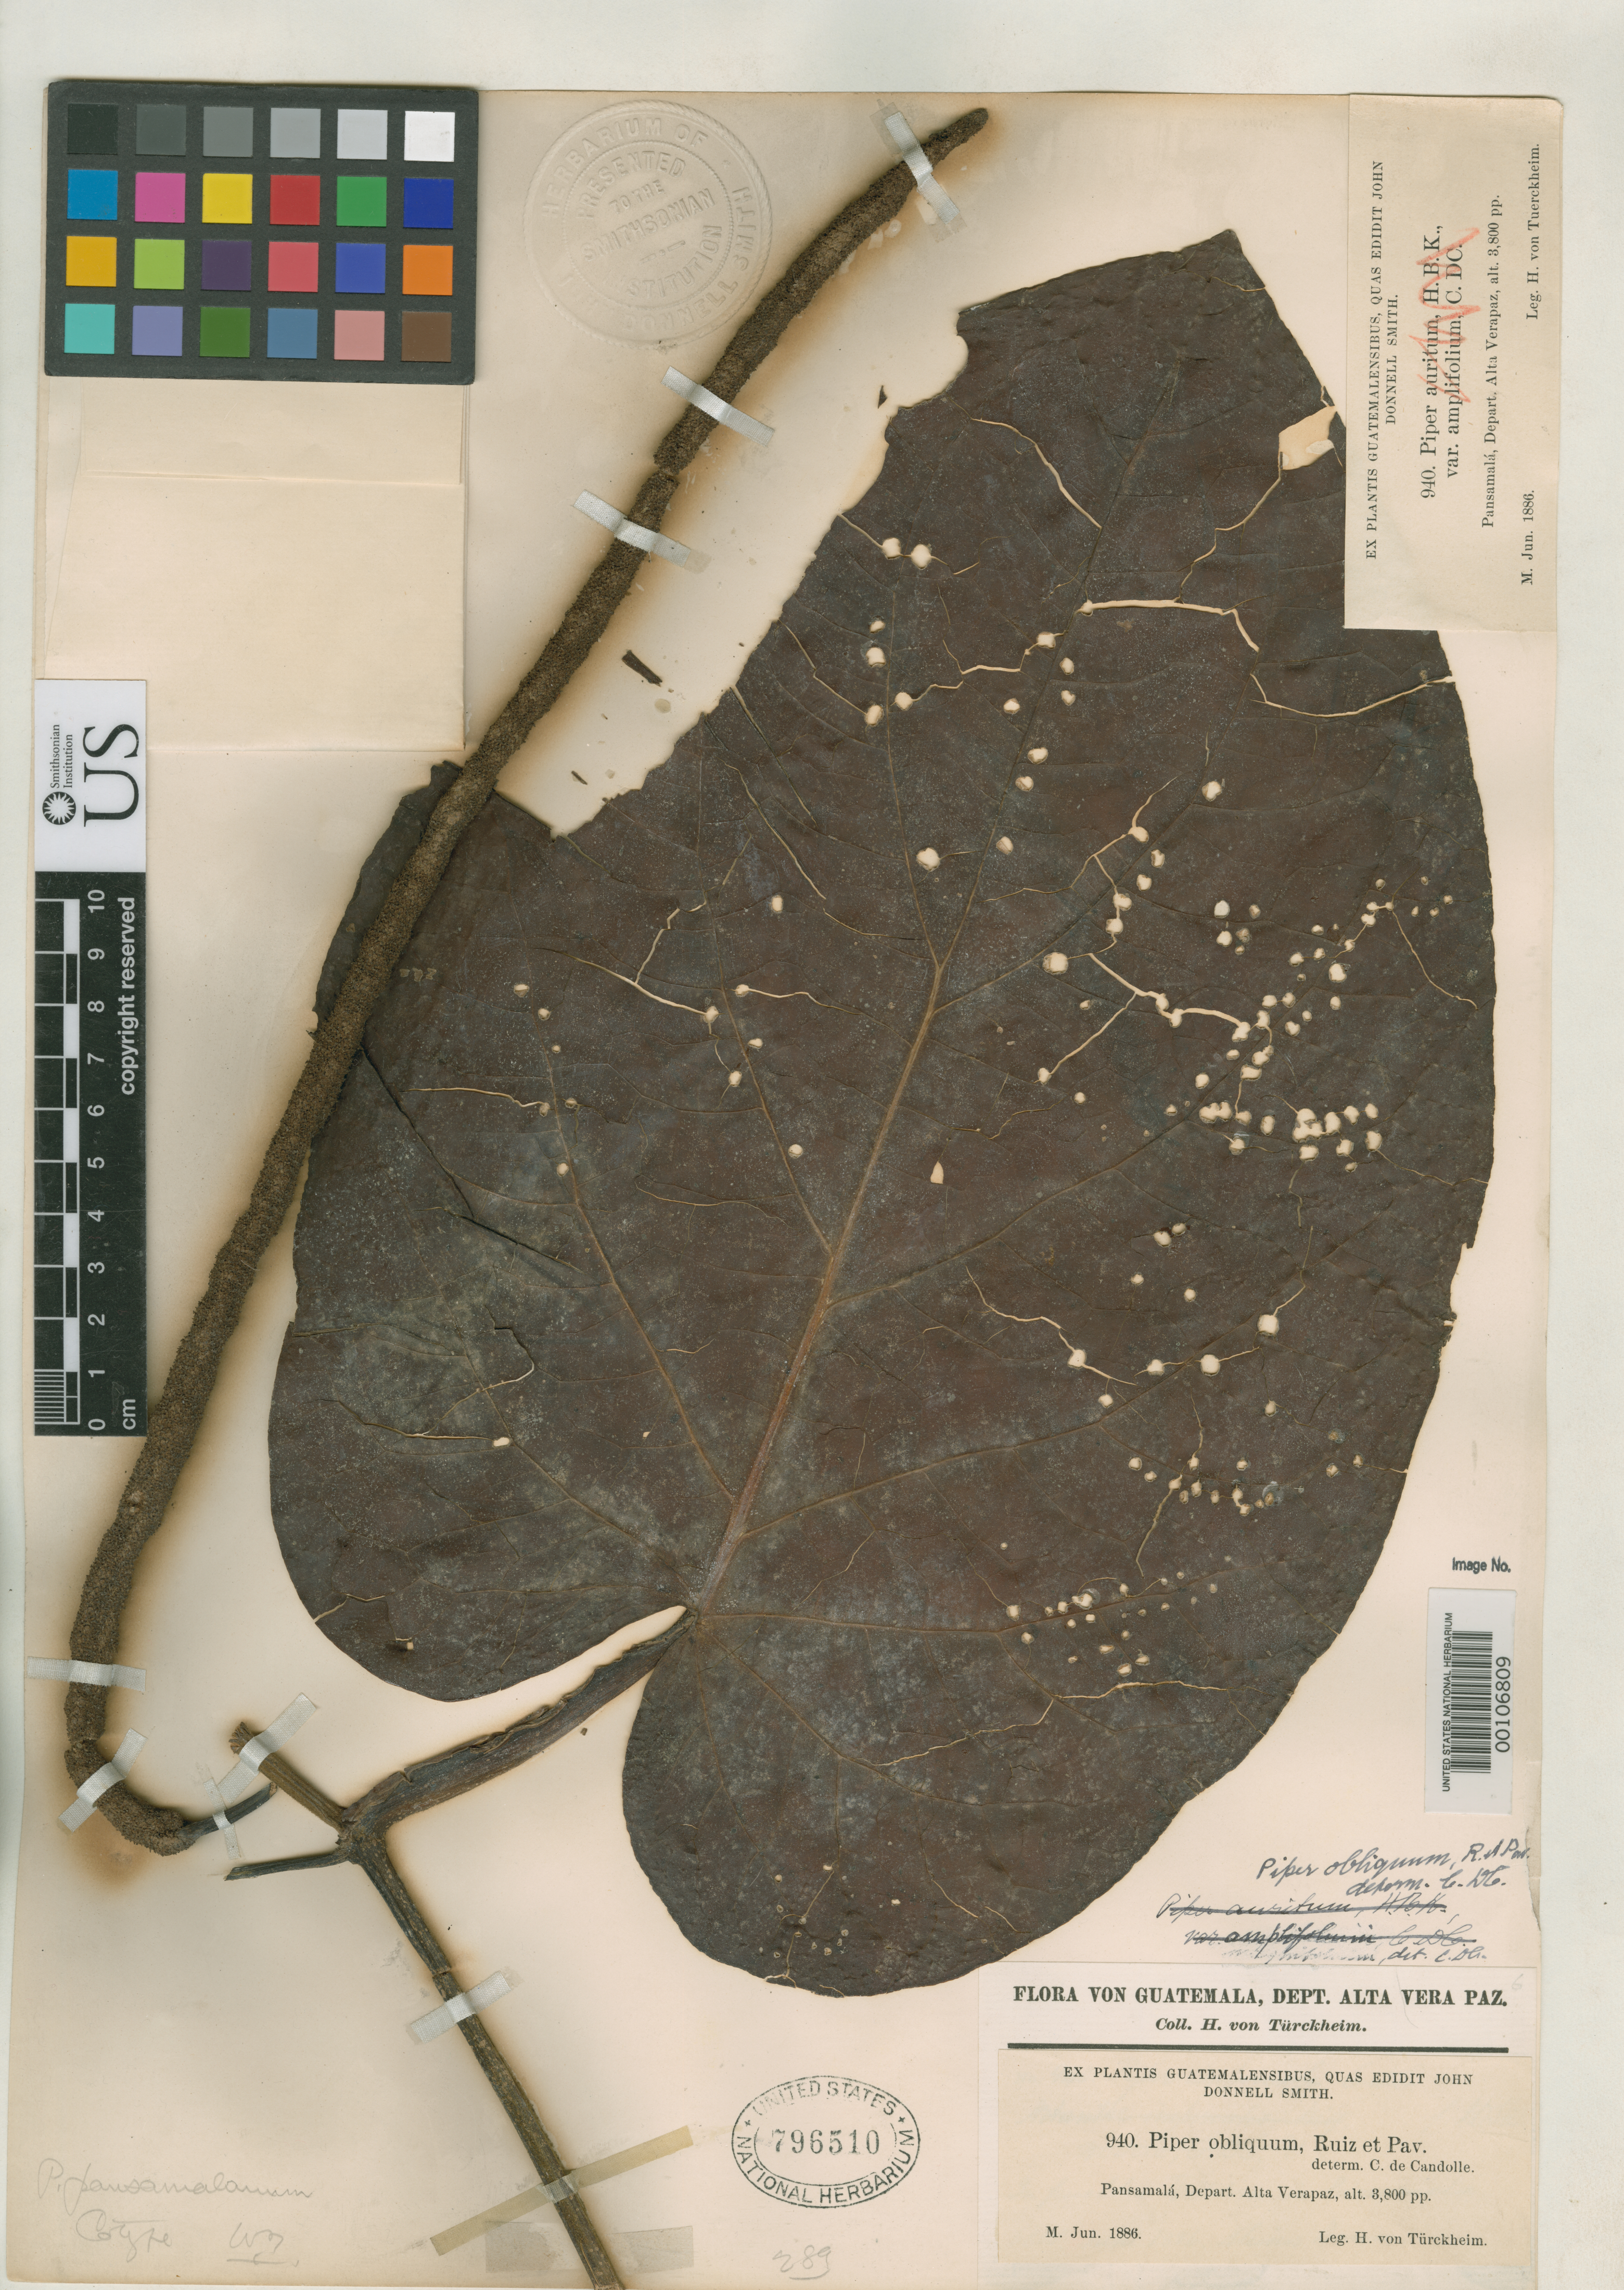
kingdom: Plantae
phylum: Tracheophyta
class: Magnoliopsida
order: Piperales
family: Piperaceae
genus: Piper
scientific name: Piper pansamalanum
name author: C. DC.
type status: Isosyntype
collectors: H. von Türckheim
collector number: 940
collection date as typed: Jun 1886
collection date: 1886-06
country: Guatemala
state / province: Alta Verapaz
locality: Pansamalá.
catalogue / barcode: US 796510